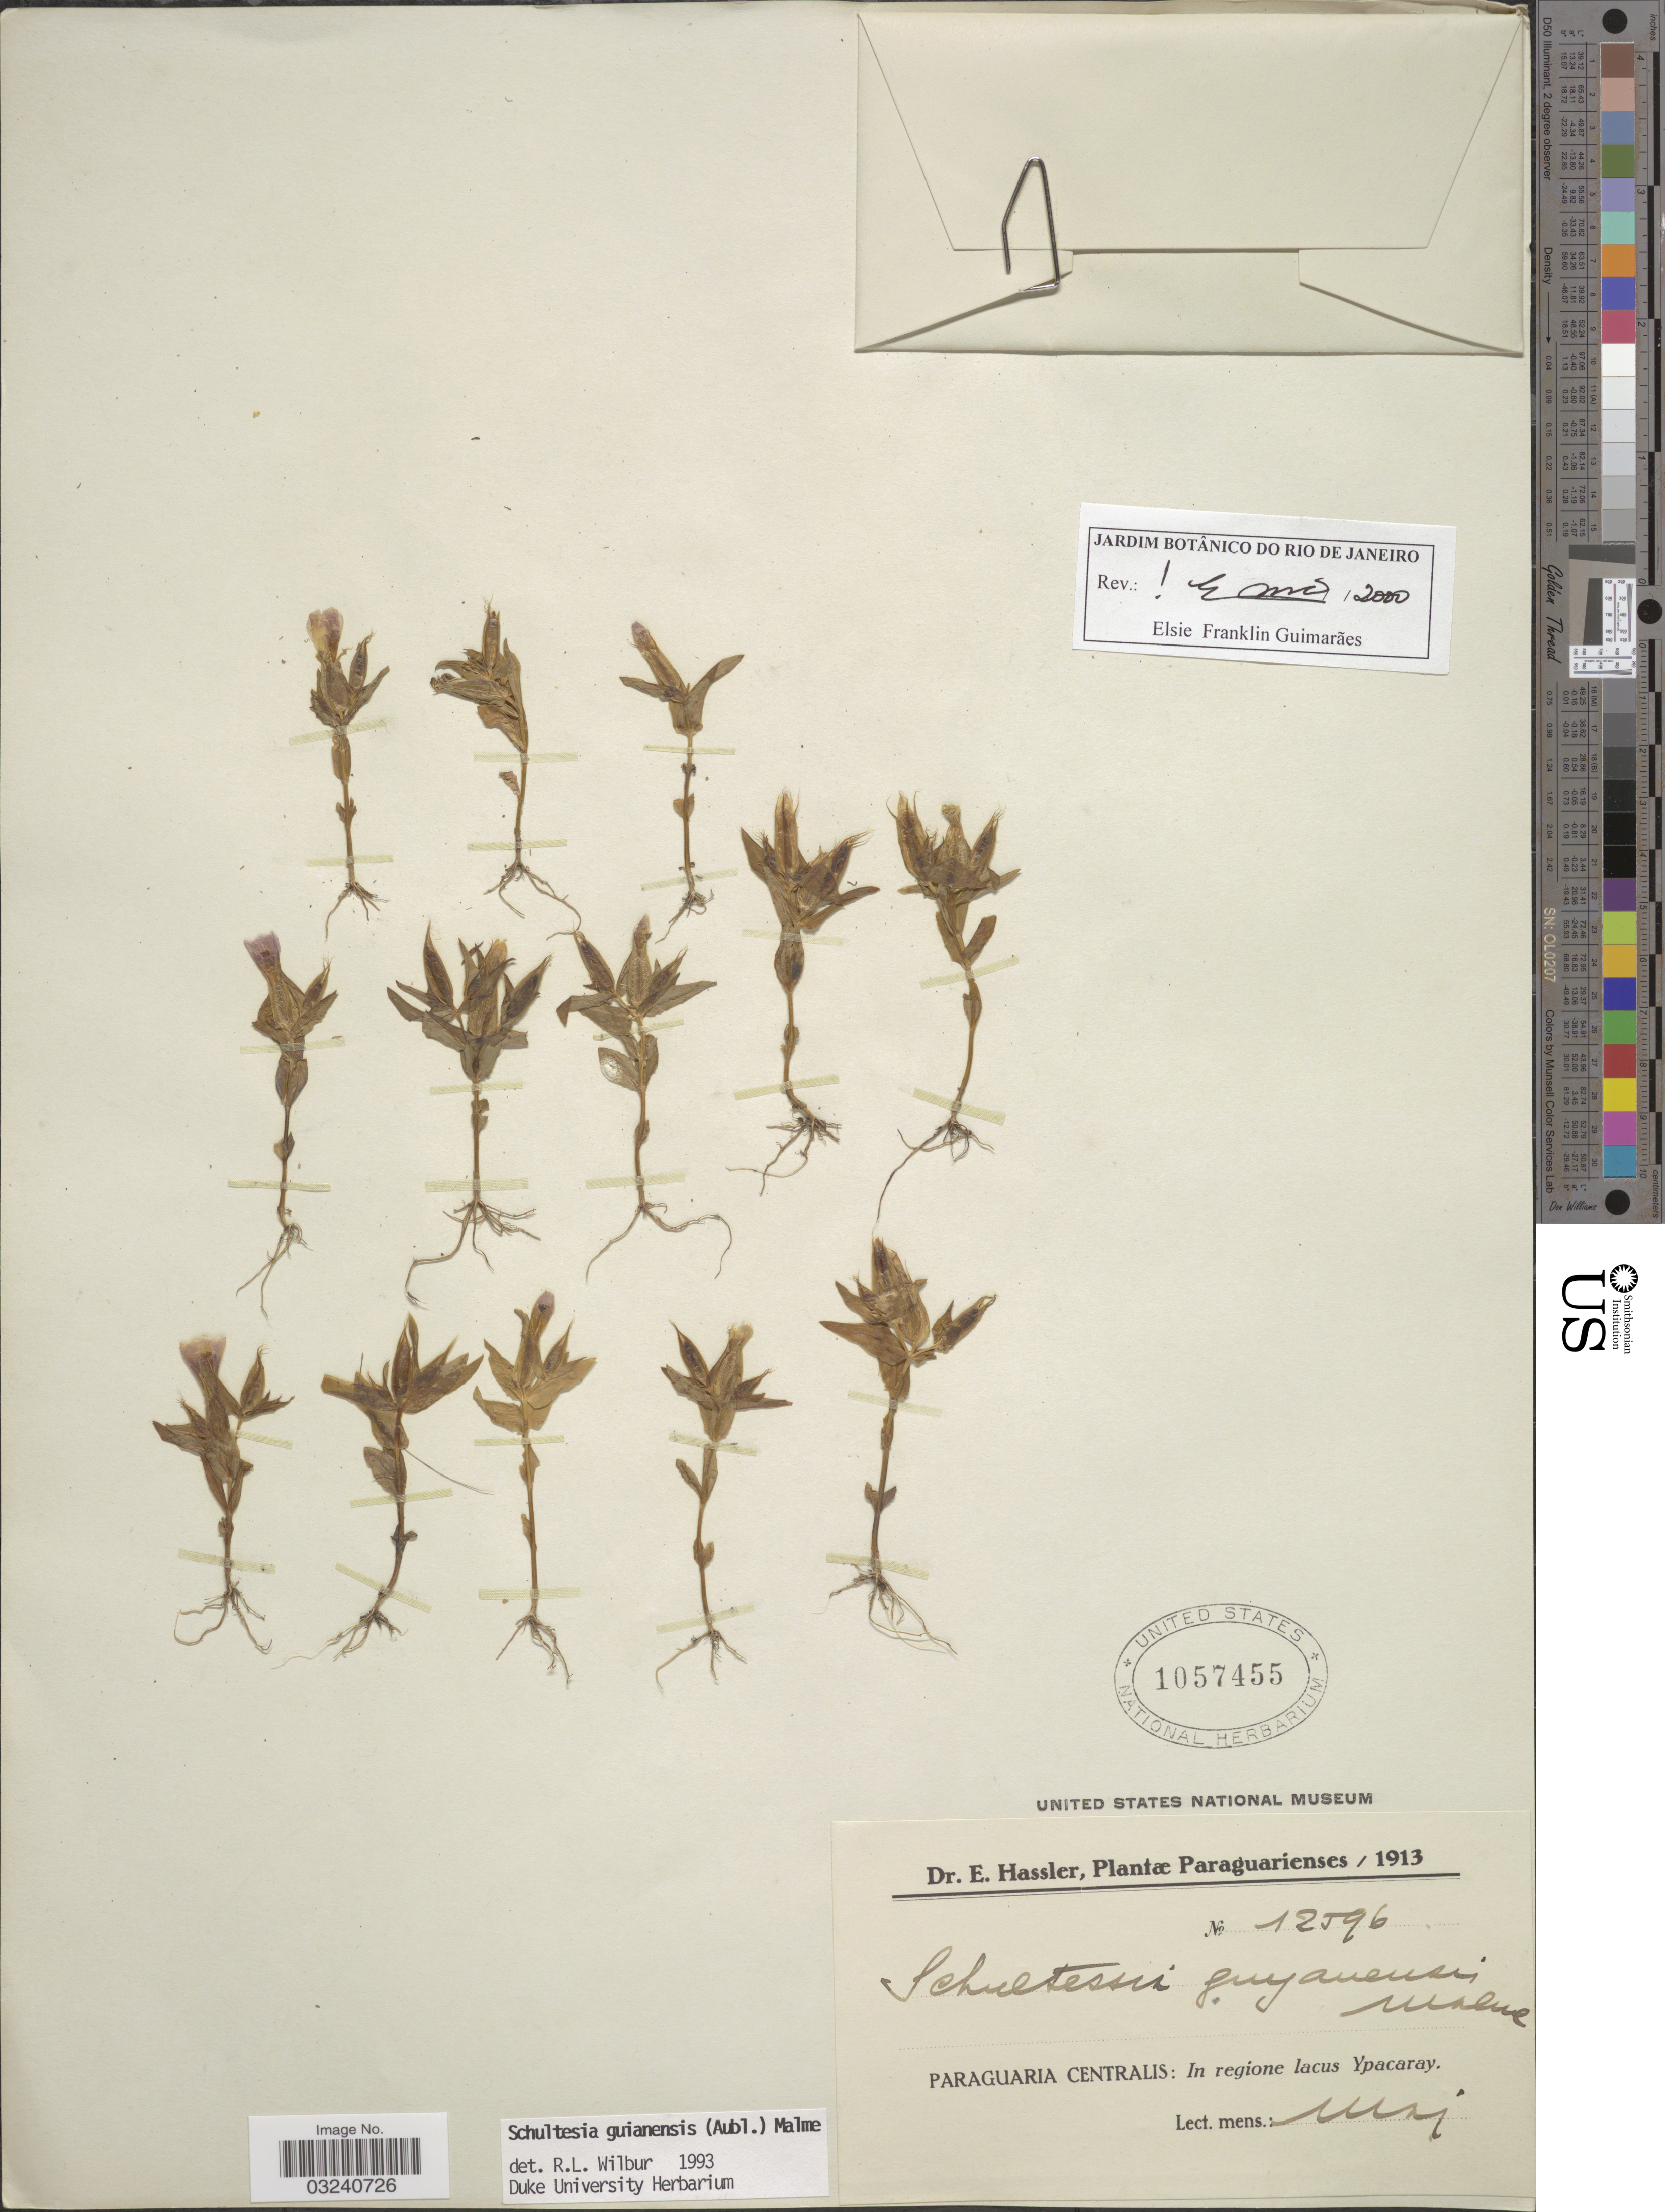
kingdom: Plantae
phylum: Tracheophyta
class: Magnoliopsida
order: Gentianales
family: Gentianaceae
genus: Schultesia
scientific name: Schultesia guianensis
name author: (Aubl.) Malme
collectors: E. Hassler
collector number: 12596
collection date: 1913-05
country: Paraguay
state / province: Paraguari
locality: Paraguaria Centralis: In regione lacus Ypacaray.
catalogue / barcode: US 1057455